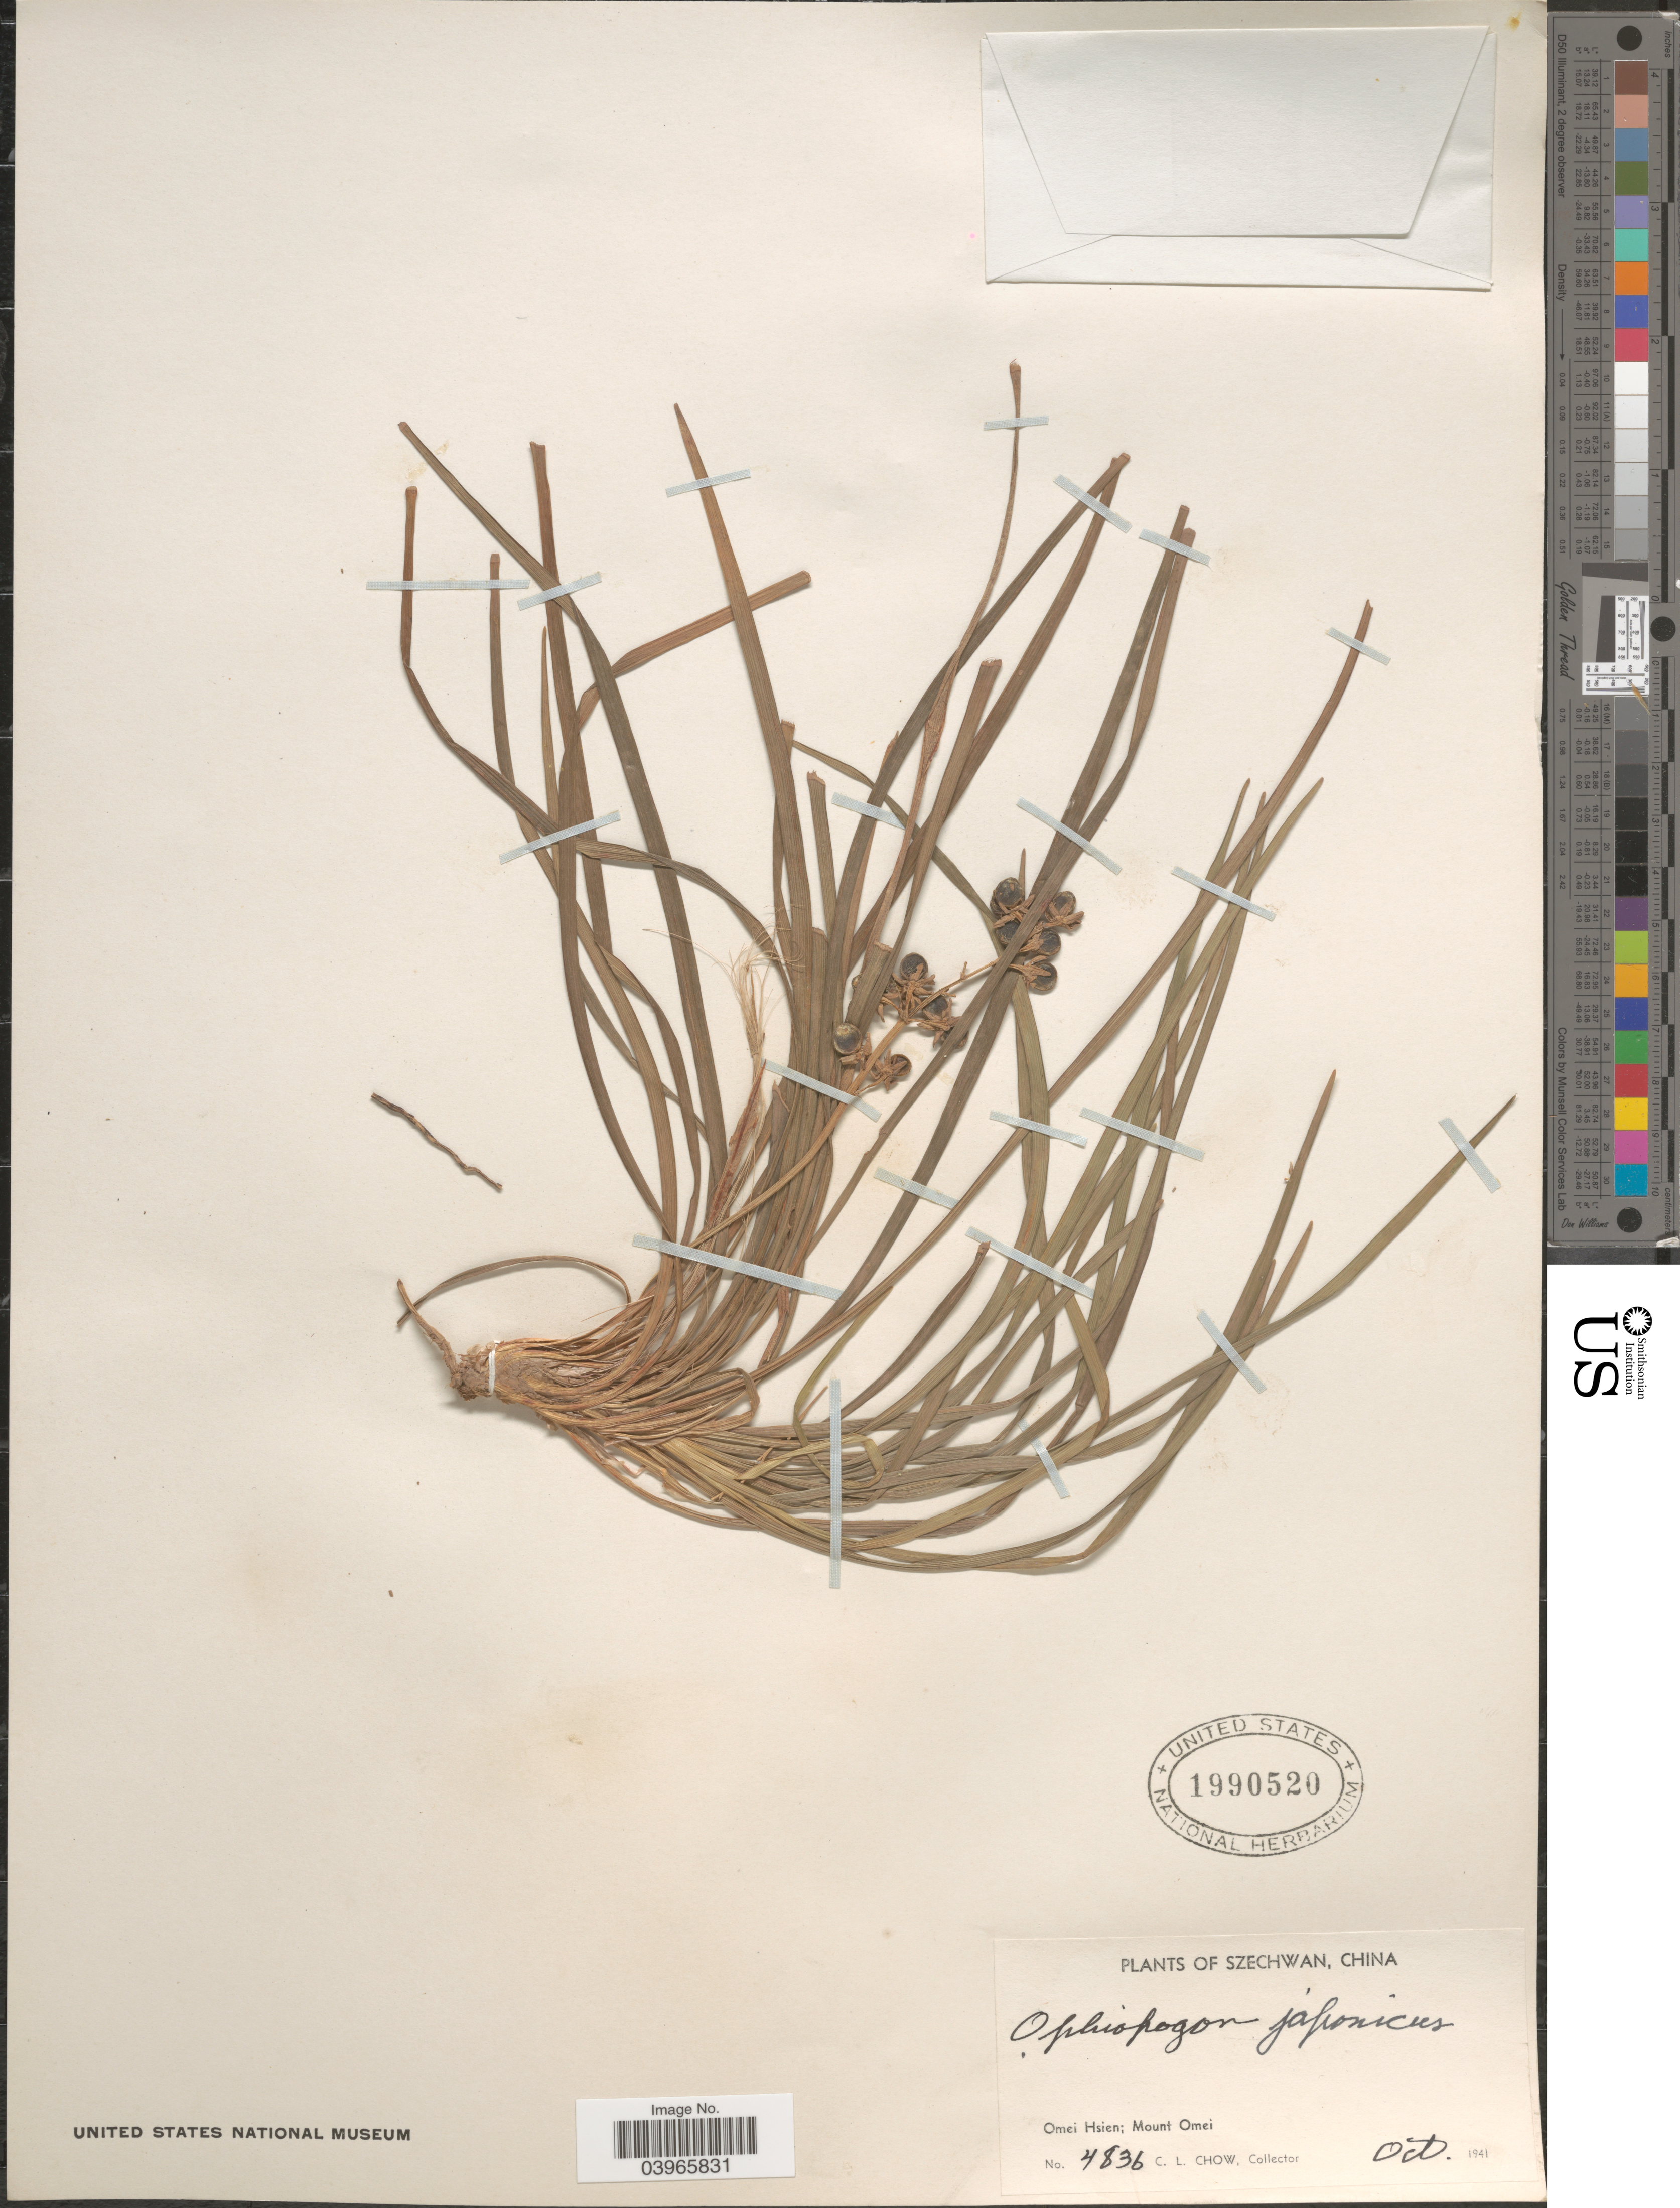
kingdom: Plantae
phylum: Tracheophyta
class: Liliopsida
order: Asparagales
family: Asparagaceae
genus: Ophiopogon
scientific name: Ophiopogon japonicus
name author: (L. f.) Ker Gawl.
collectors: C. Chow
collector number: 4836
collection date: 1941-10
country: China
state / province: Sichuan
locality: Szechwan. Omei Hsien; Mount Omei.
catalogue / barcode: US 1990520